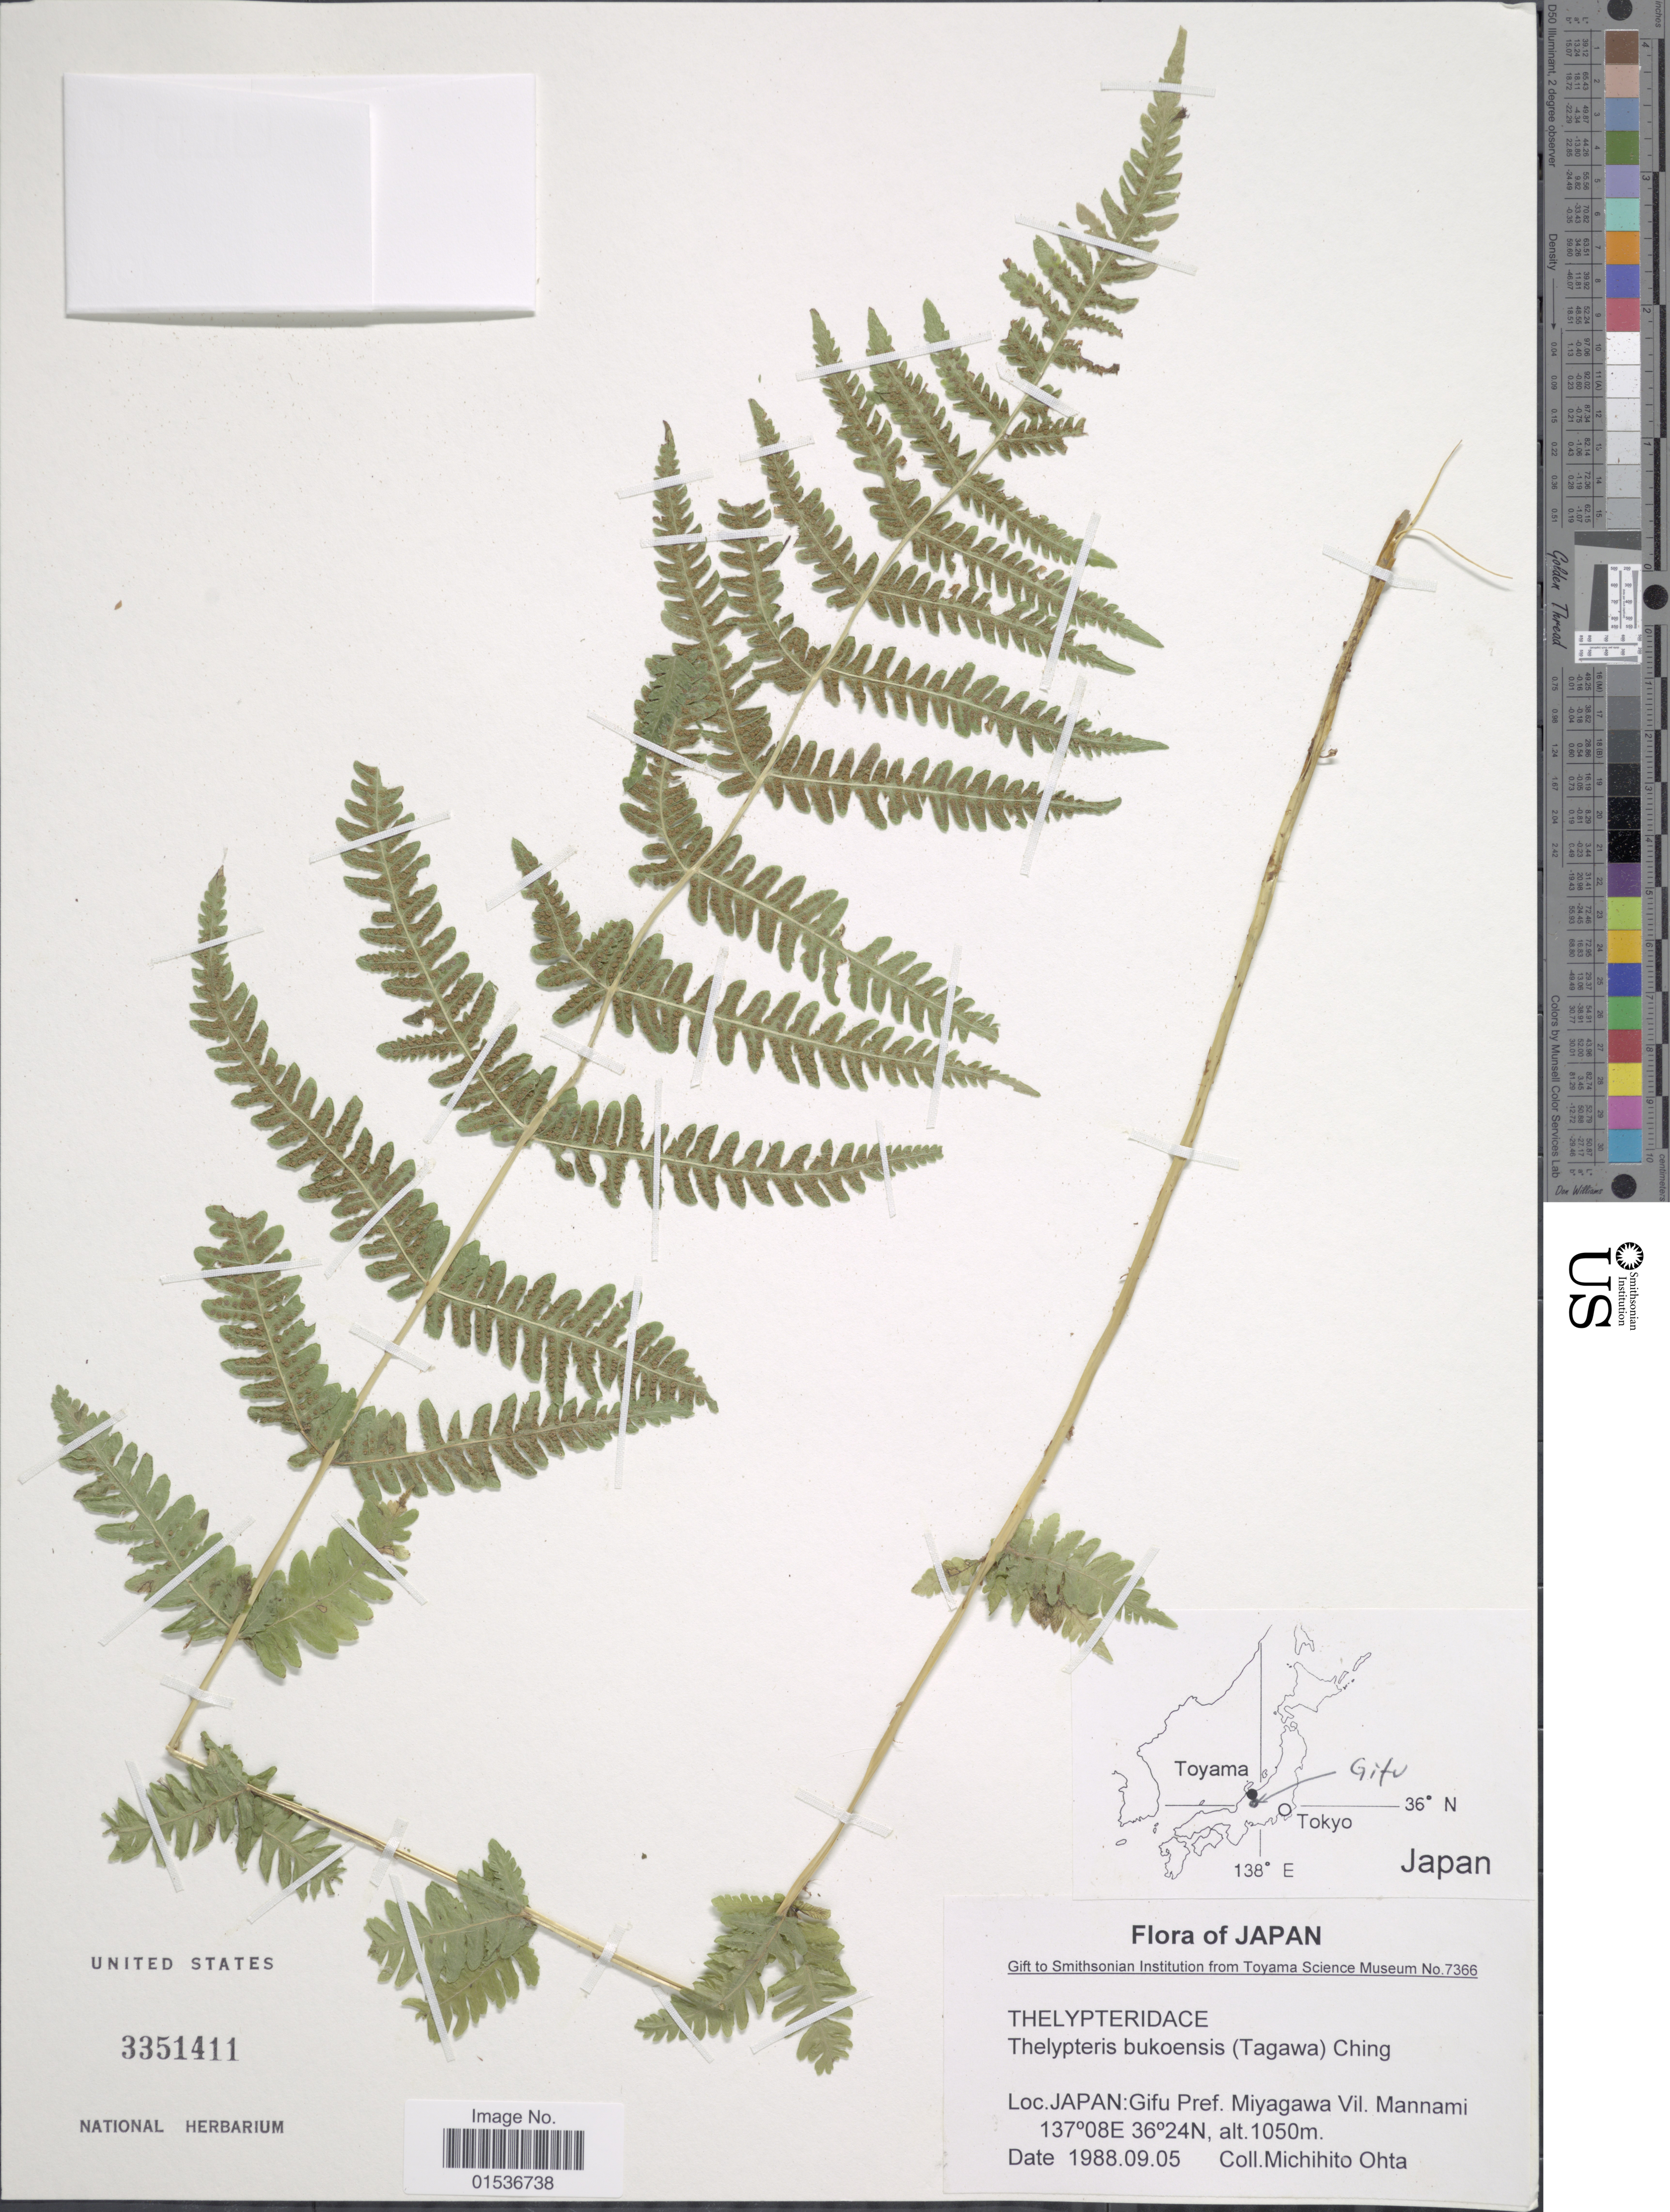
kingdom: Plantae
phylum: Tracheophyta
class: Polypodiopsida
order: Polypodiales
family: Thelypteridaceae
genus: Pseudophegopteris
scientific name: Pseudophegopteris bukoensis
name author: (Tagawa) Holttum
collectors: M. Ohta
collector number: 7366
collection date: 1988-09-05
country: Japan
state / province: Gihu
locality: Japan: Gifu Pref, Miyagawa Vil. Mannami.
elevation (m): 1050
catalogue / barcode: US 3351411